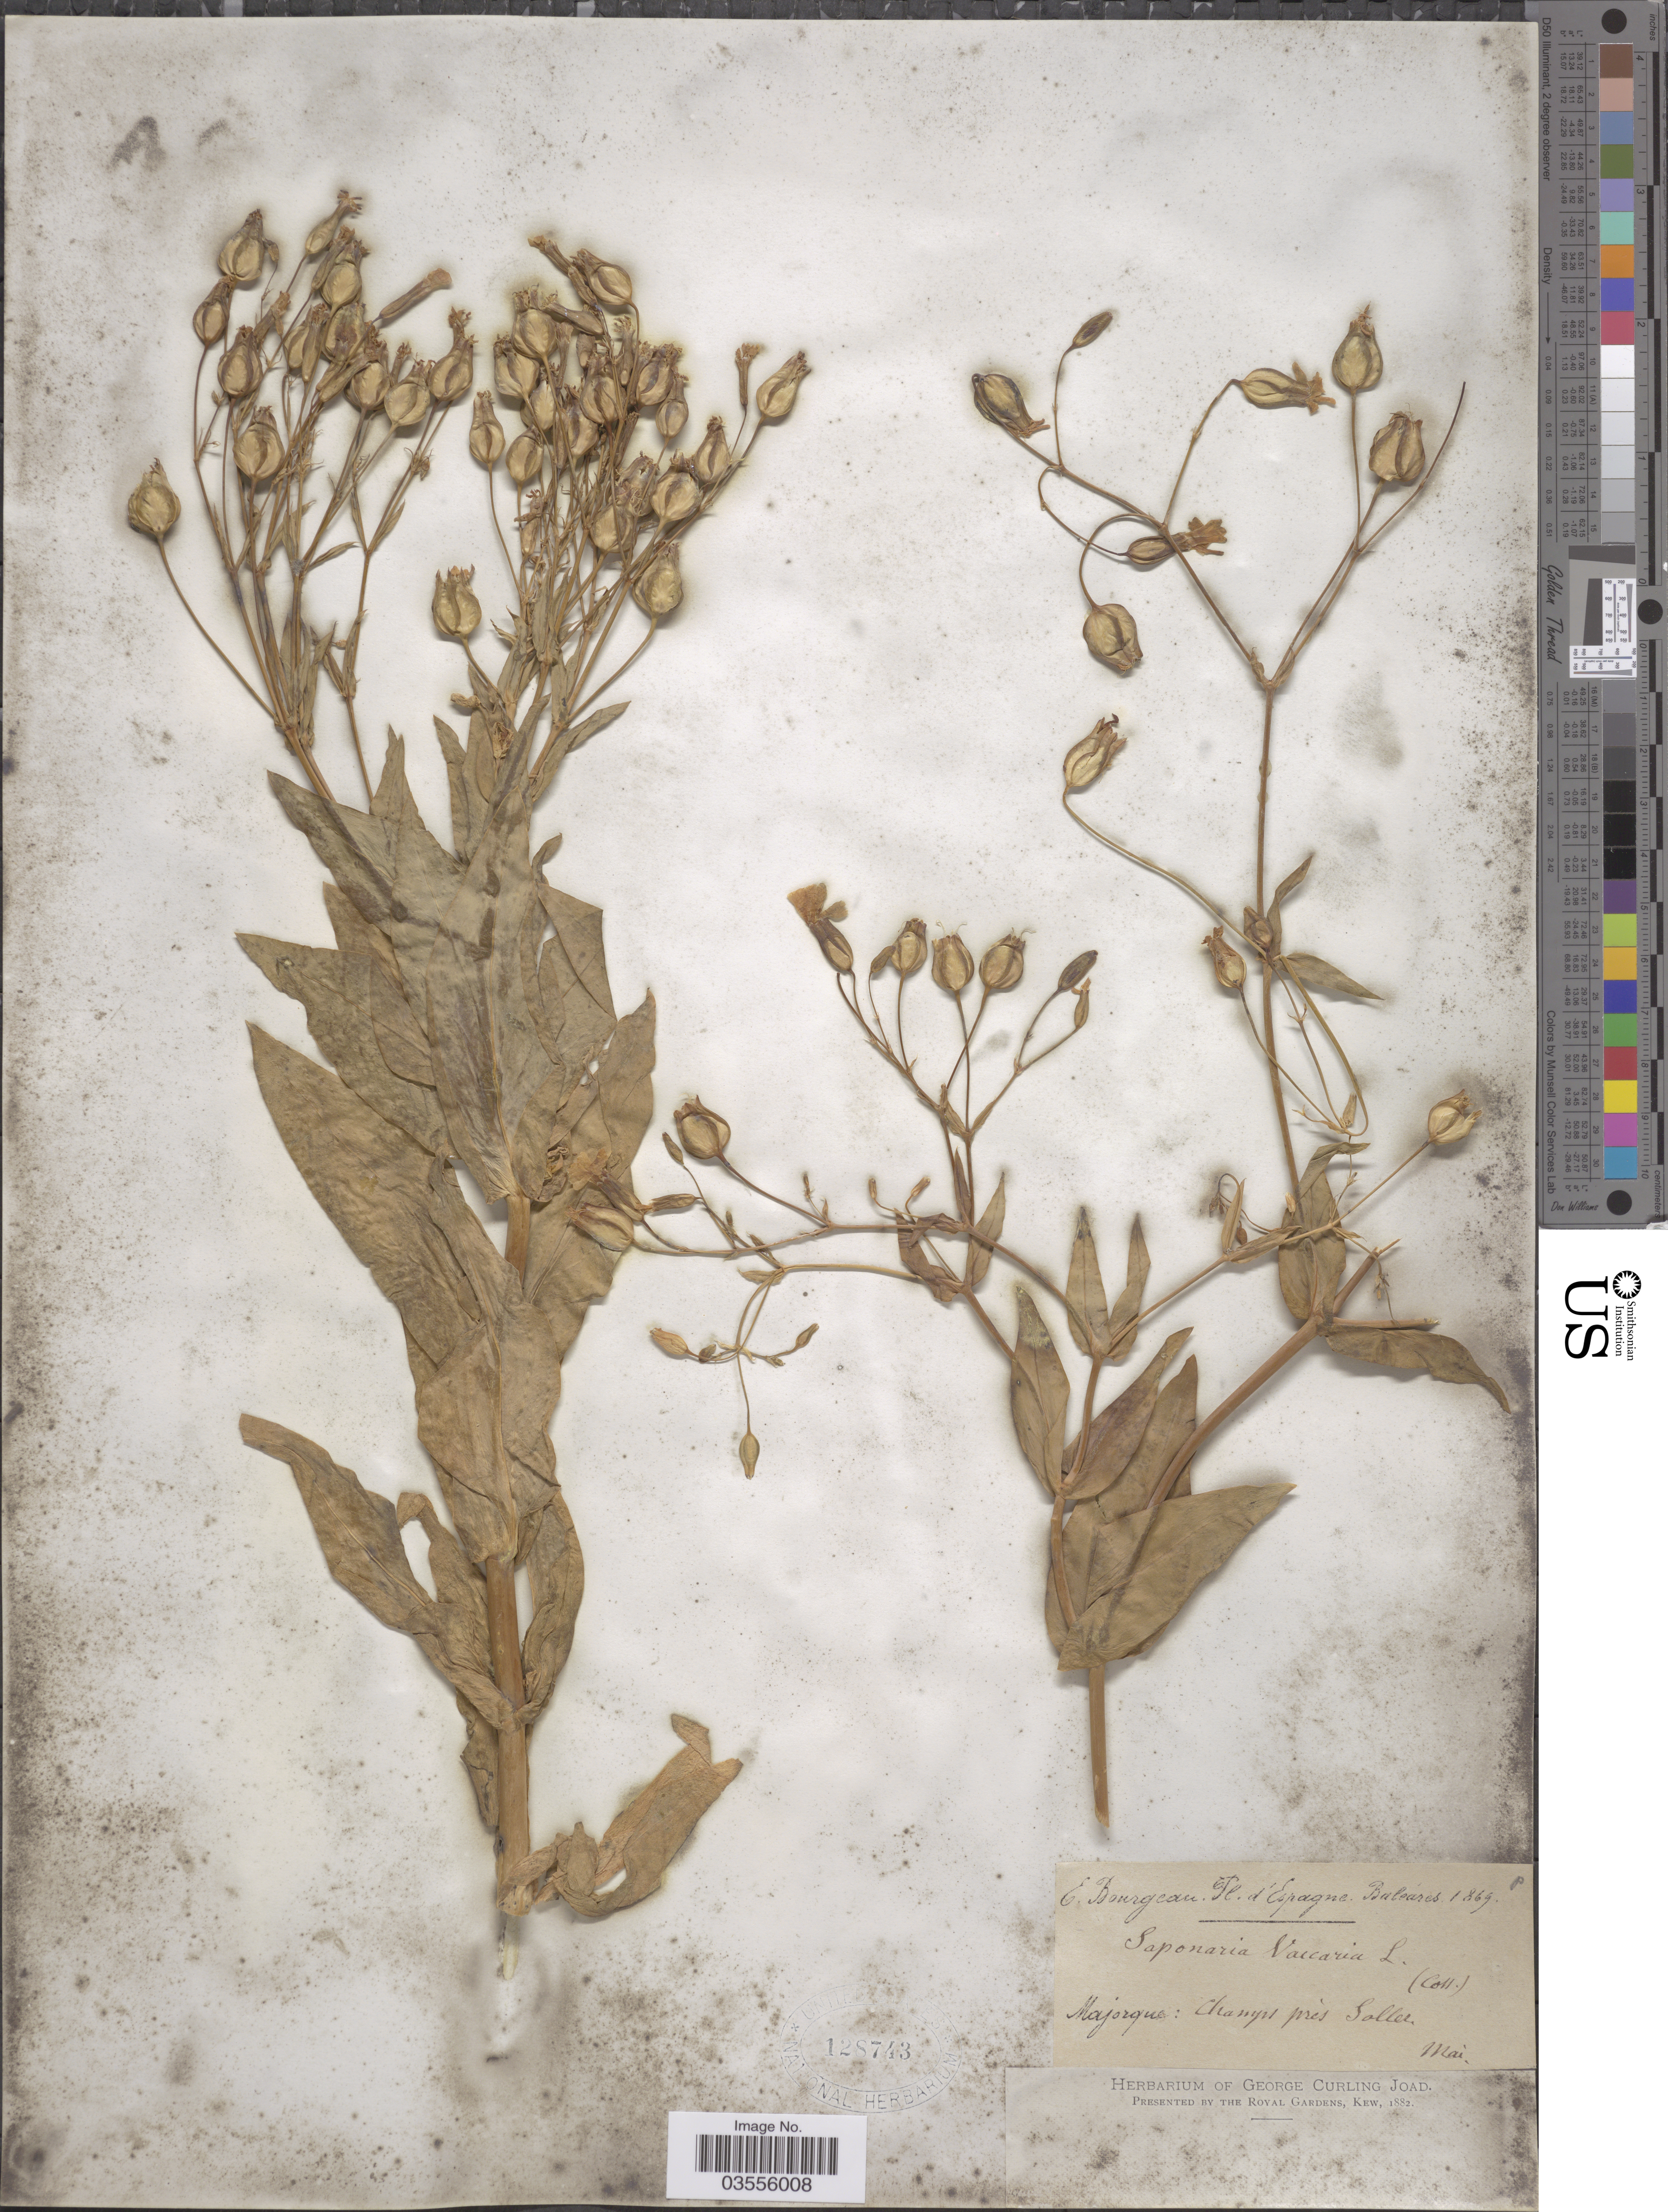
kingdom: Plantae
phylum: Tracheophyta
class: Magnoliopsida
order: Caryophyllales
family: Caryophyllaceae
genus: Gypsophila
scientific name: Gypsophila vaccaria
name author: (L.) Sm.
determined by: Strong, M. T., (US), Smithsonian Institution - National Museum of Natural History (UNITED STATES)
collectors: E. Bourgeau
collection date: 1869-05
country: Spain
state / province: Islas Baleares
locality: Espagne. Baléares. Majorque: Champs près Soller.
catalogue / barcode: US 128743